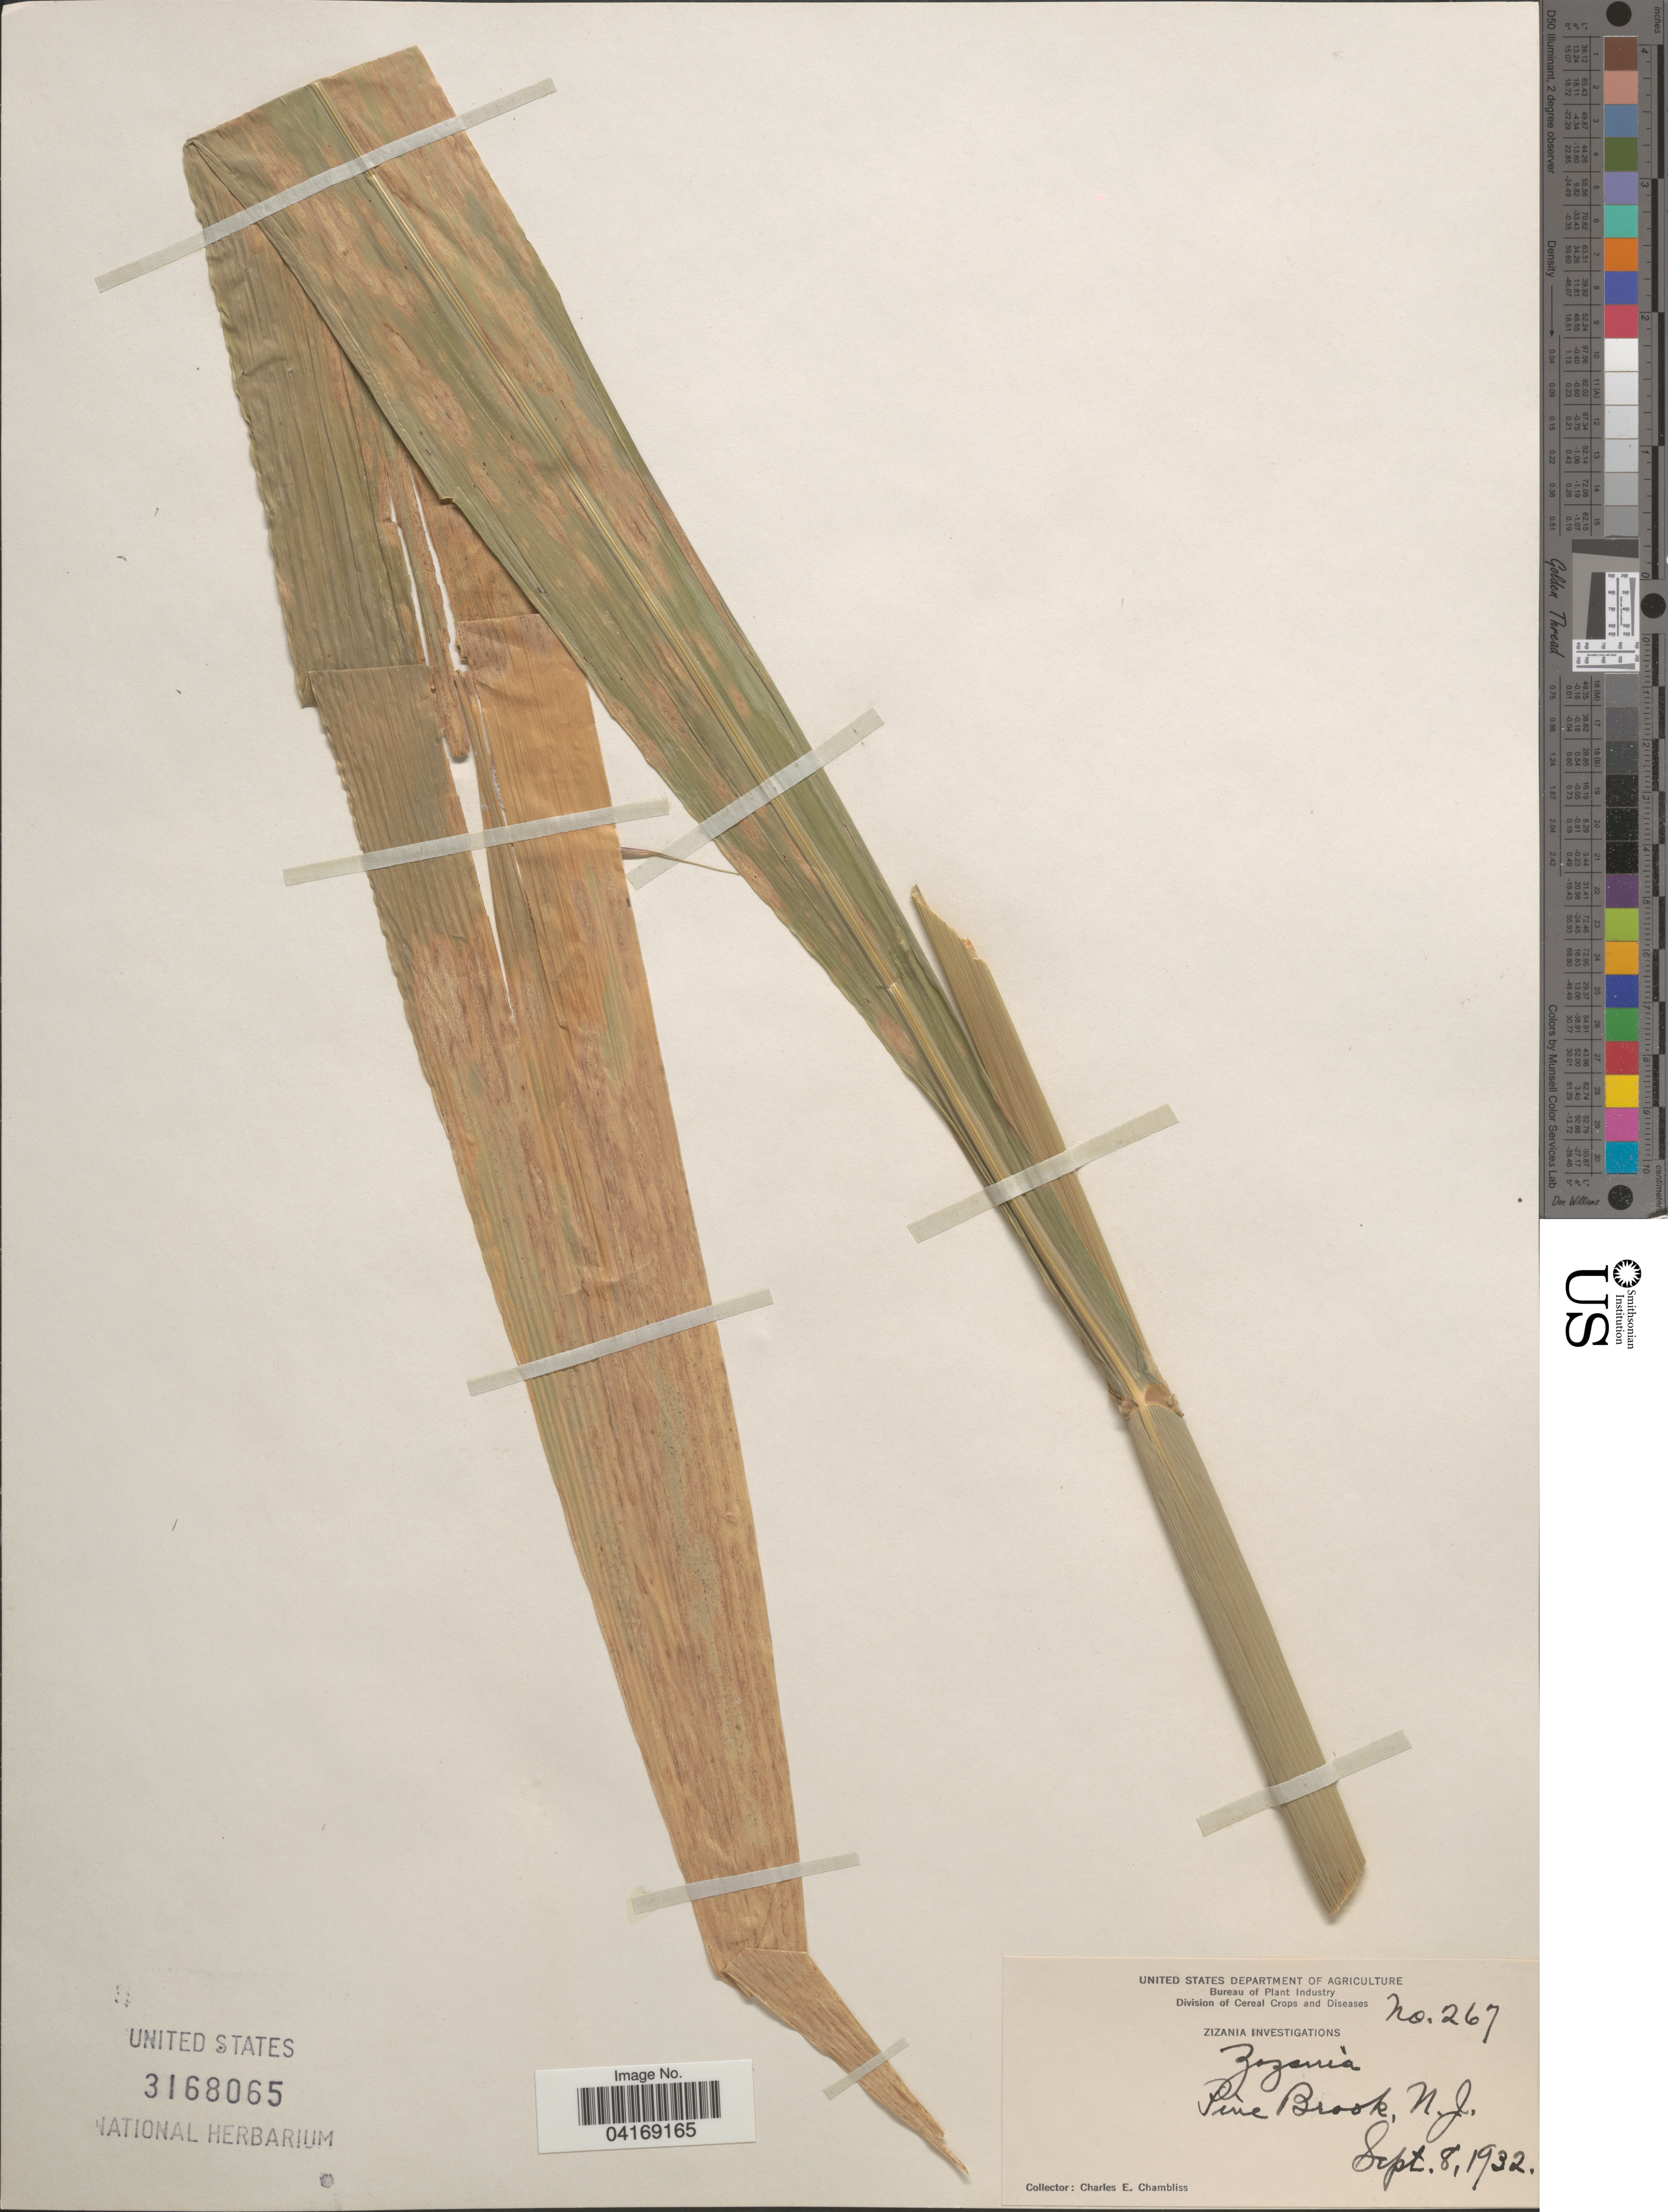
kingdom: Plantae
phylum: Tracheophyta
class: Liliopsida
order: Poales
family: Poaceae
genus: Zizania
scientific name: Zizania sp.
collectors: C. Chambliss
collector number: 267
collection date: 1932-09-08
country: United States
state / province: New Jersey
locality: Pine Brook.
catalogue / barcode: US 3168065